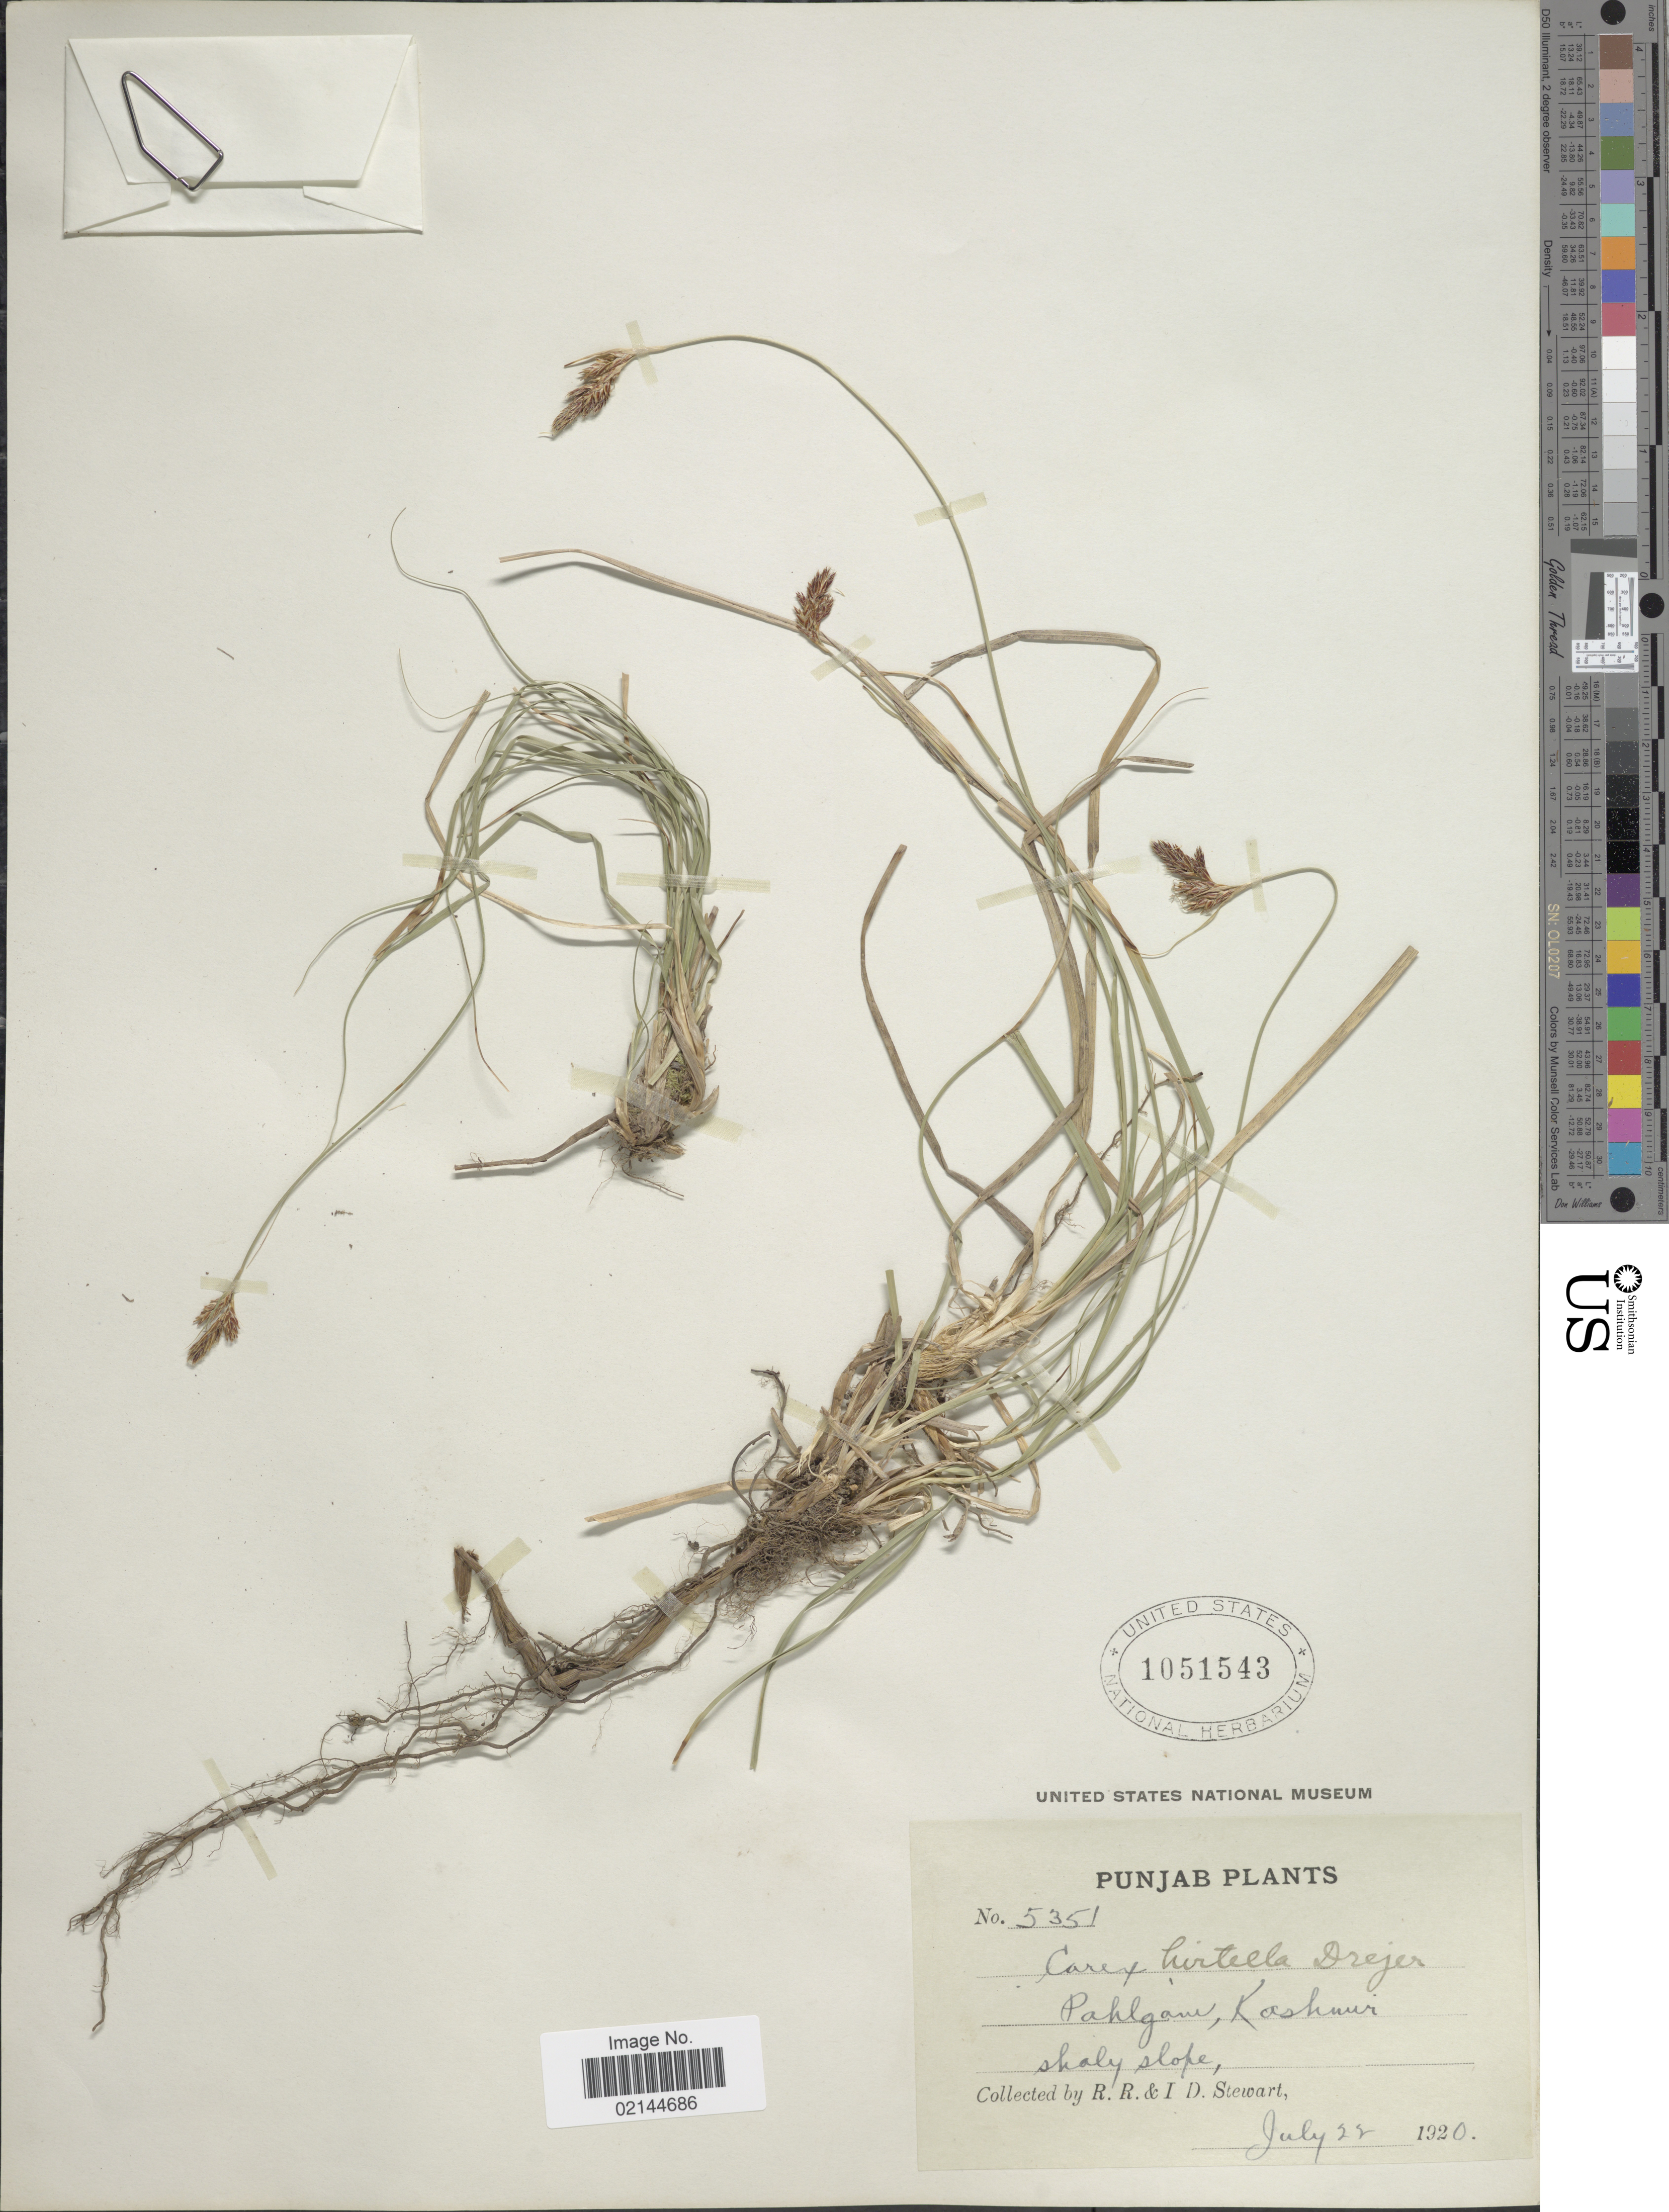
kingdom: Plantae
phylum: Tracheophyta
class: Liliopsida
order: Poales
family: Cyperaceae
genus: Carex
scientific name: Carex plectobasis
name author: V.I. Krecz.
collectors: R. R. Stewart & I. Stewart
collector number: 5351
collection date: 1920-07-22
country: India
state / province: Jammu and Kashmir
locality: Pahlgani, Kashmir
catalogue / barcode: US 1051543